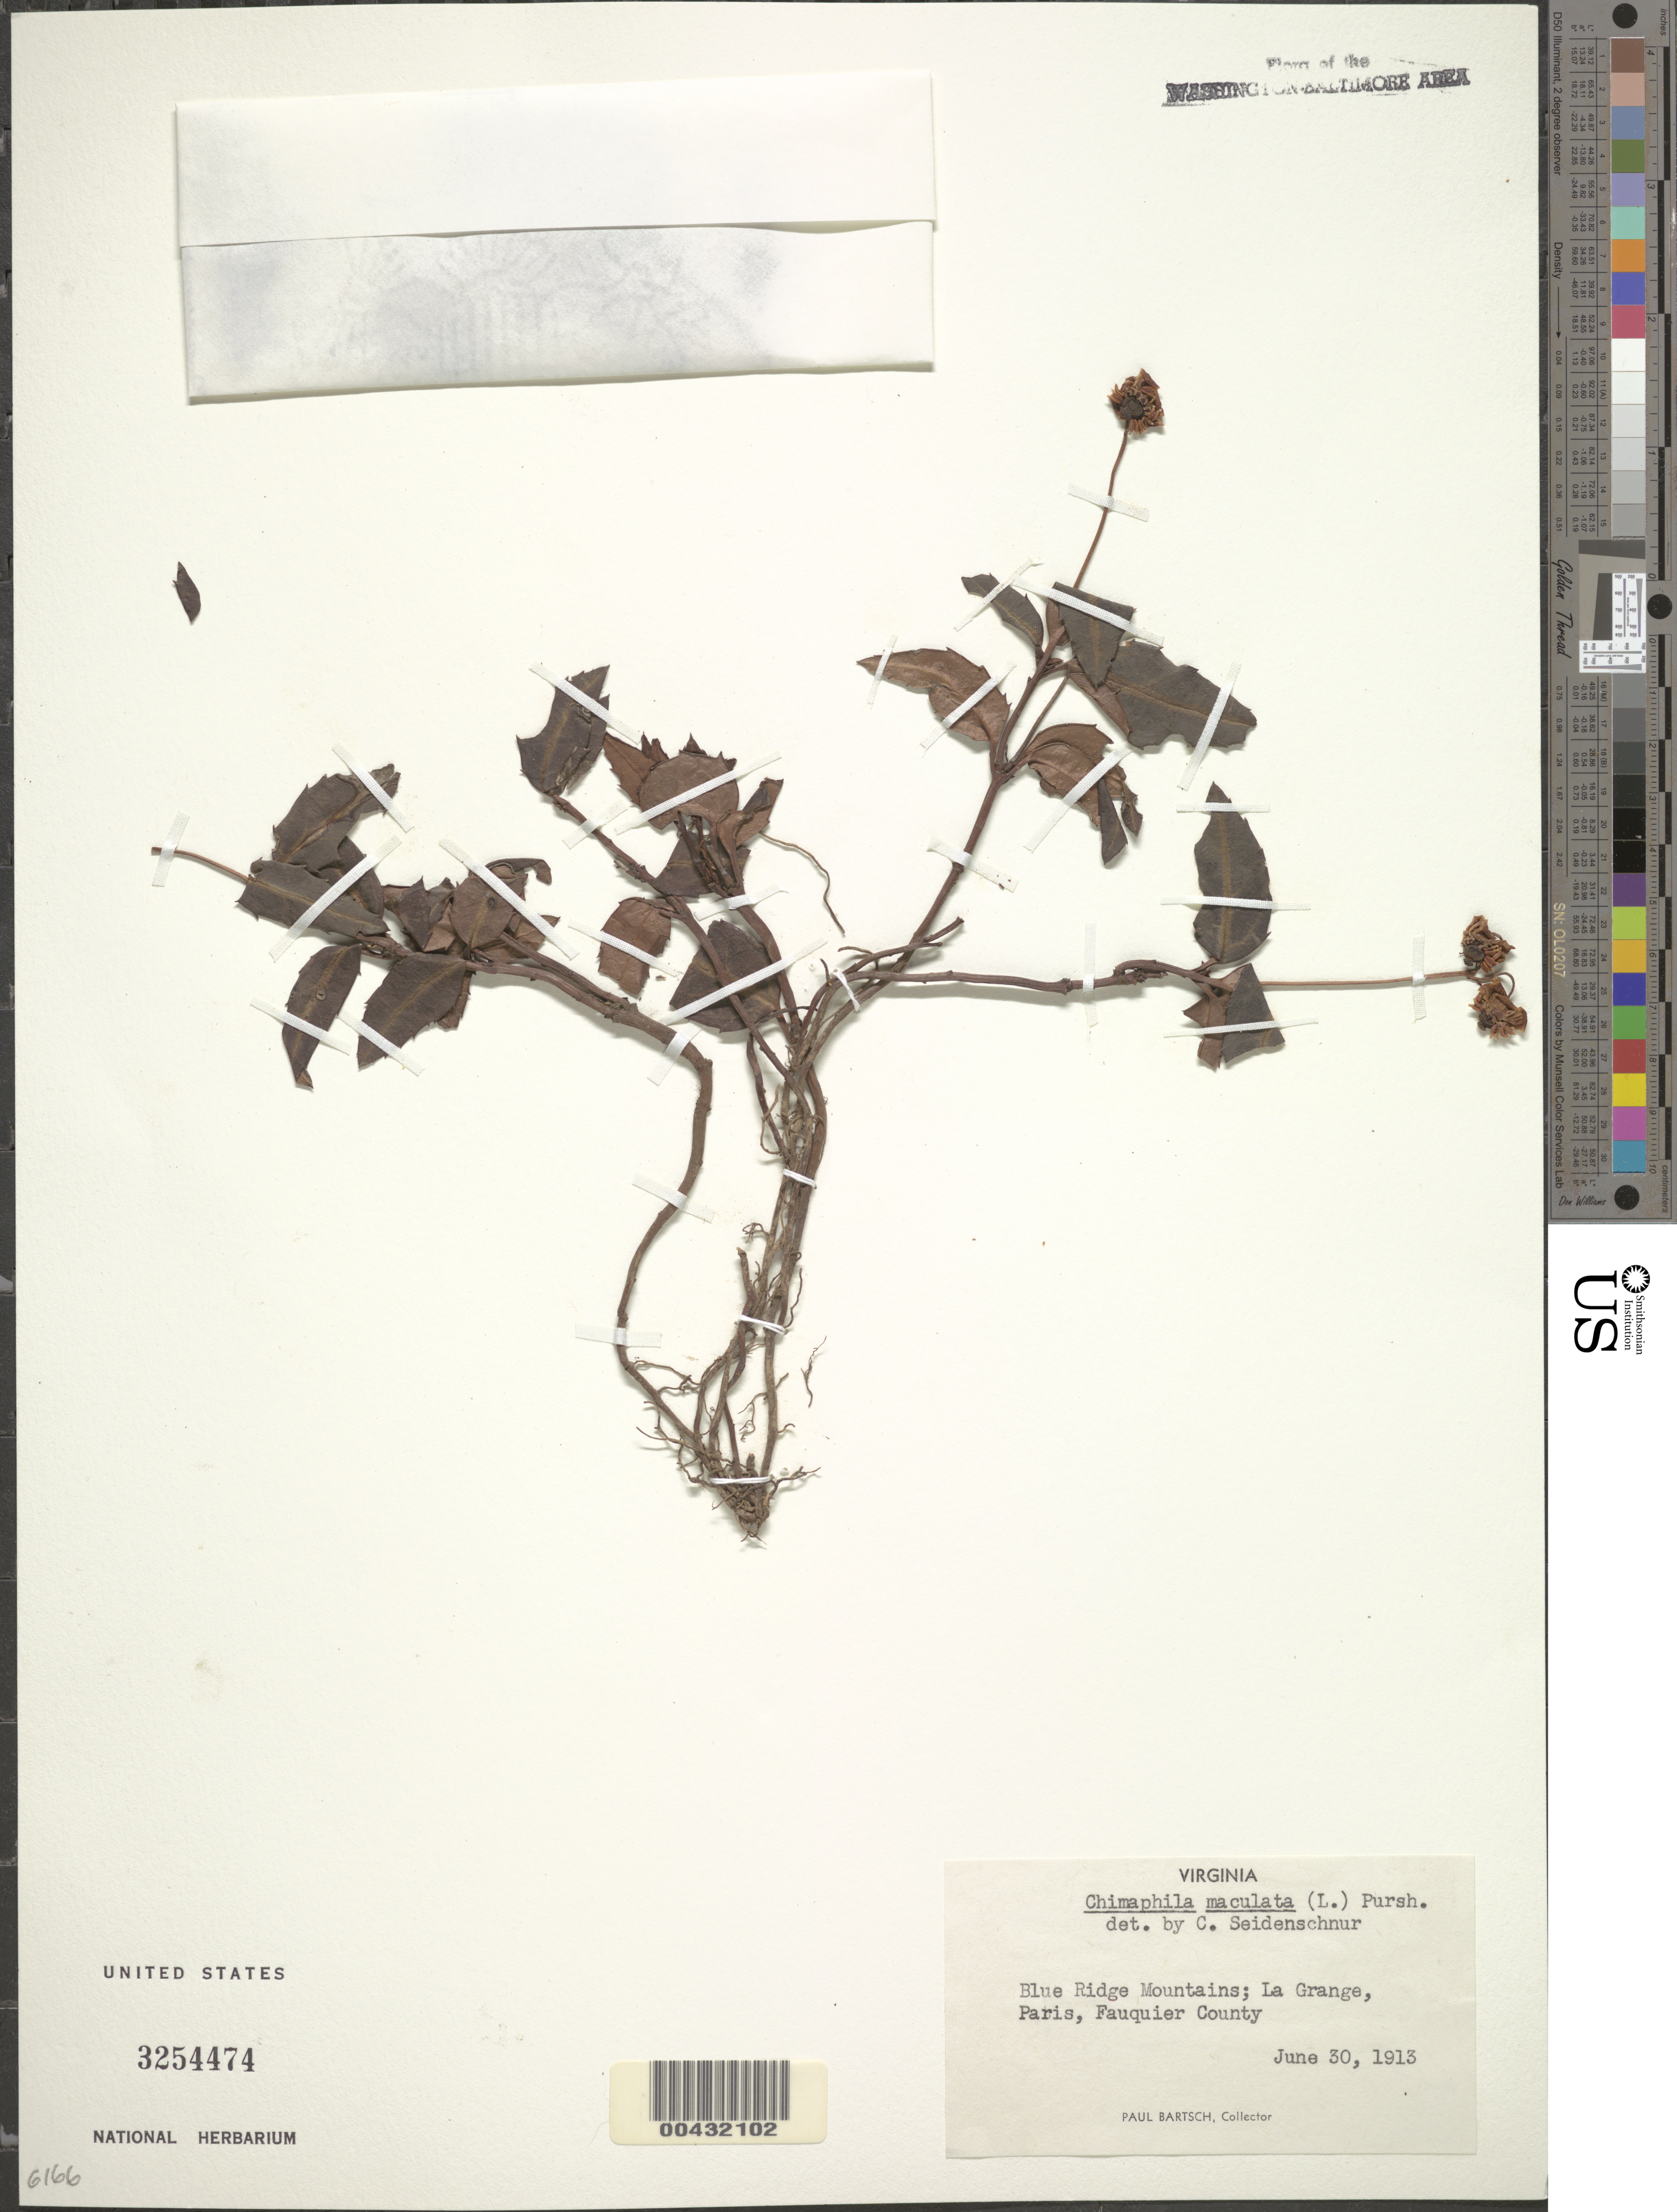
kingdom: Plantae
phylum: Tracheophyta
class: Magnoliopsida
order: Ericales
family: Ericaceae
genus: Chimaphila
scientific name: Chimaphila maculata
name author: (L.) Pursh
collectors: P. Bartsch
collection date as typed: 30 Jun 1913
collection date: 1913-06-30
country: United States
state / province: Virginia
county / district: Fauquier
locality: Blue ridge Mountains, La Grange, Paris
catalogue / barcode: US 3254474